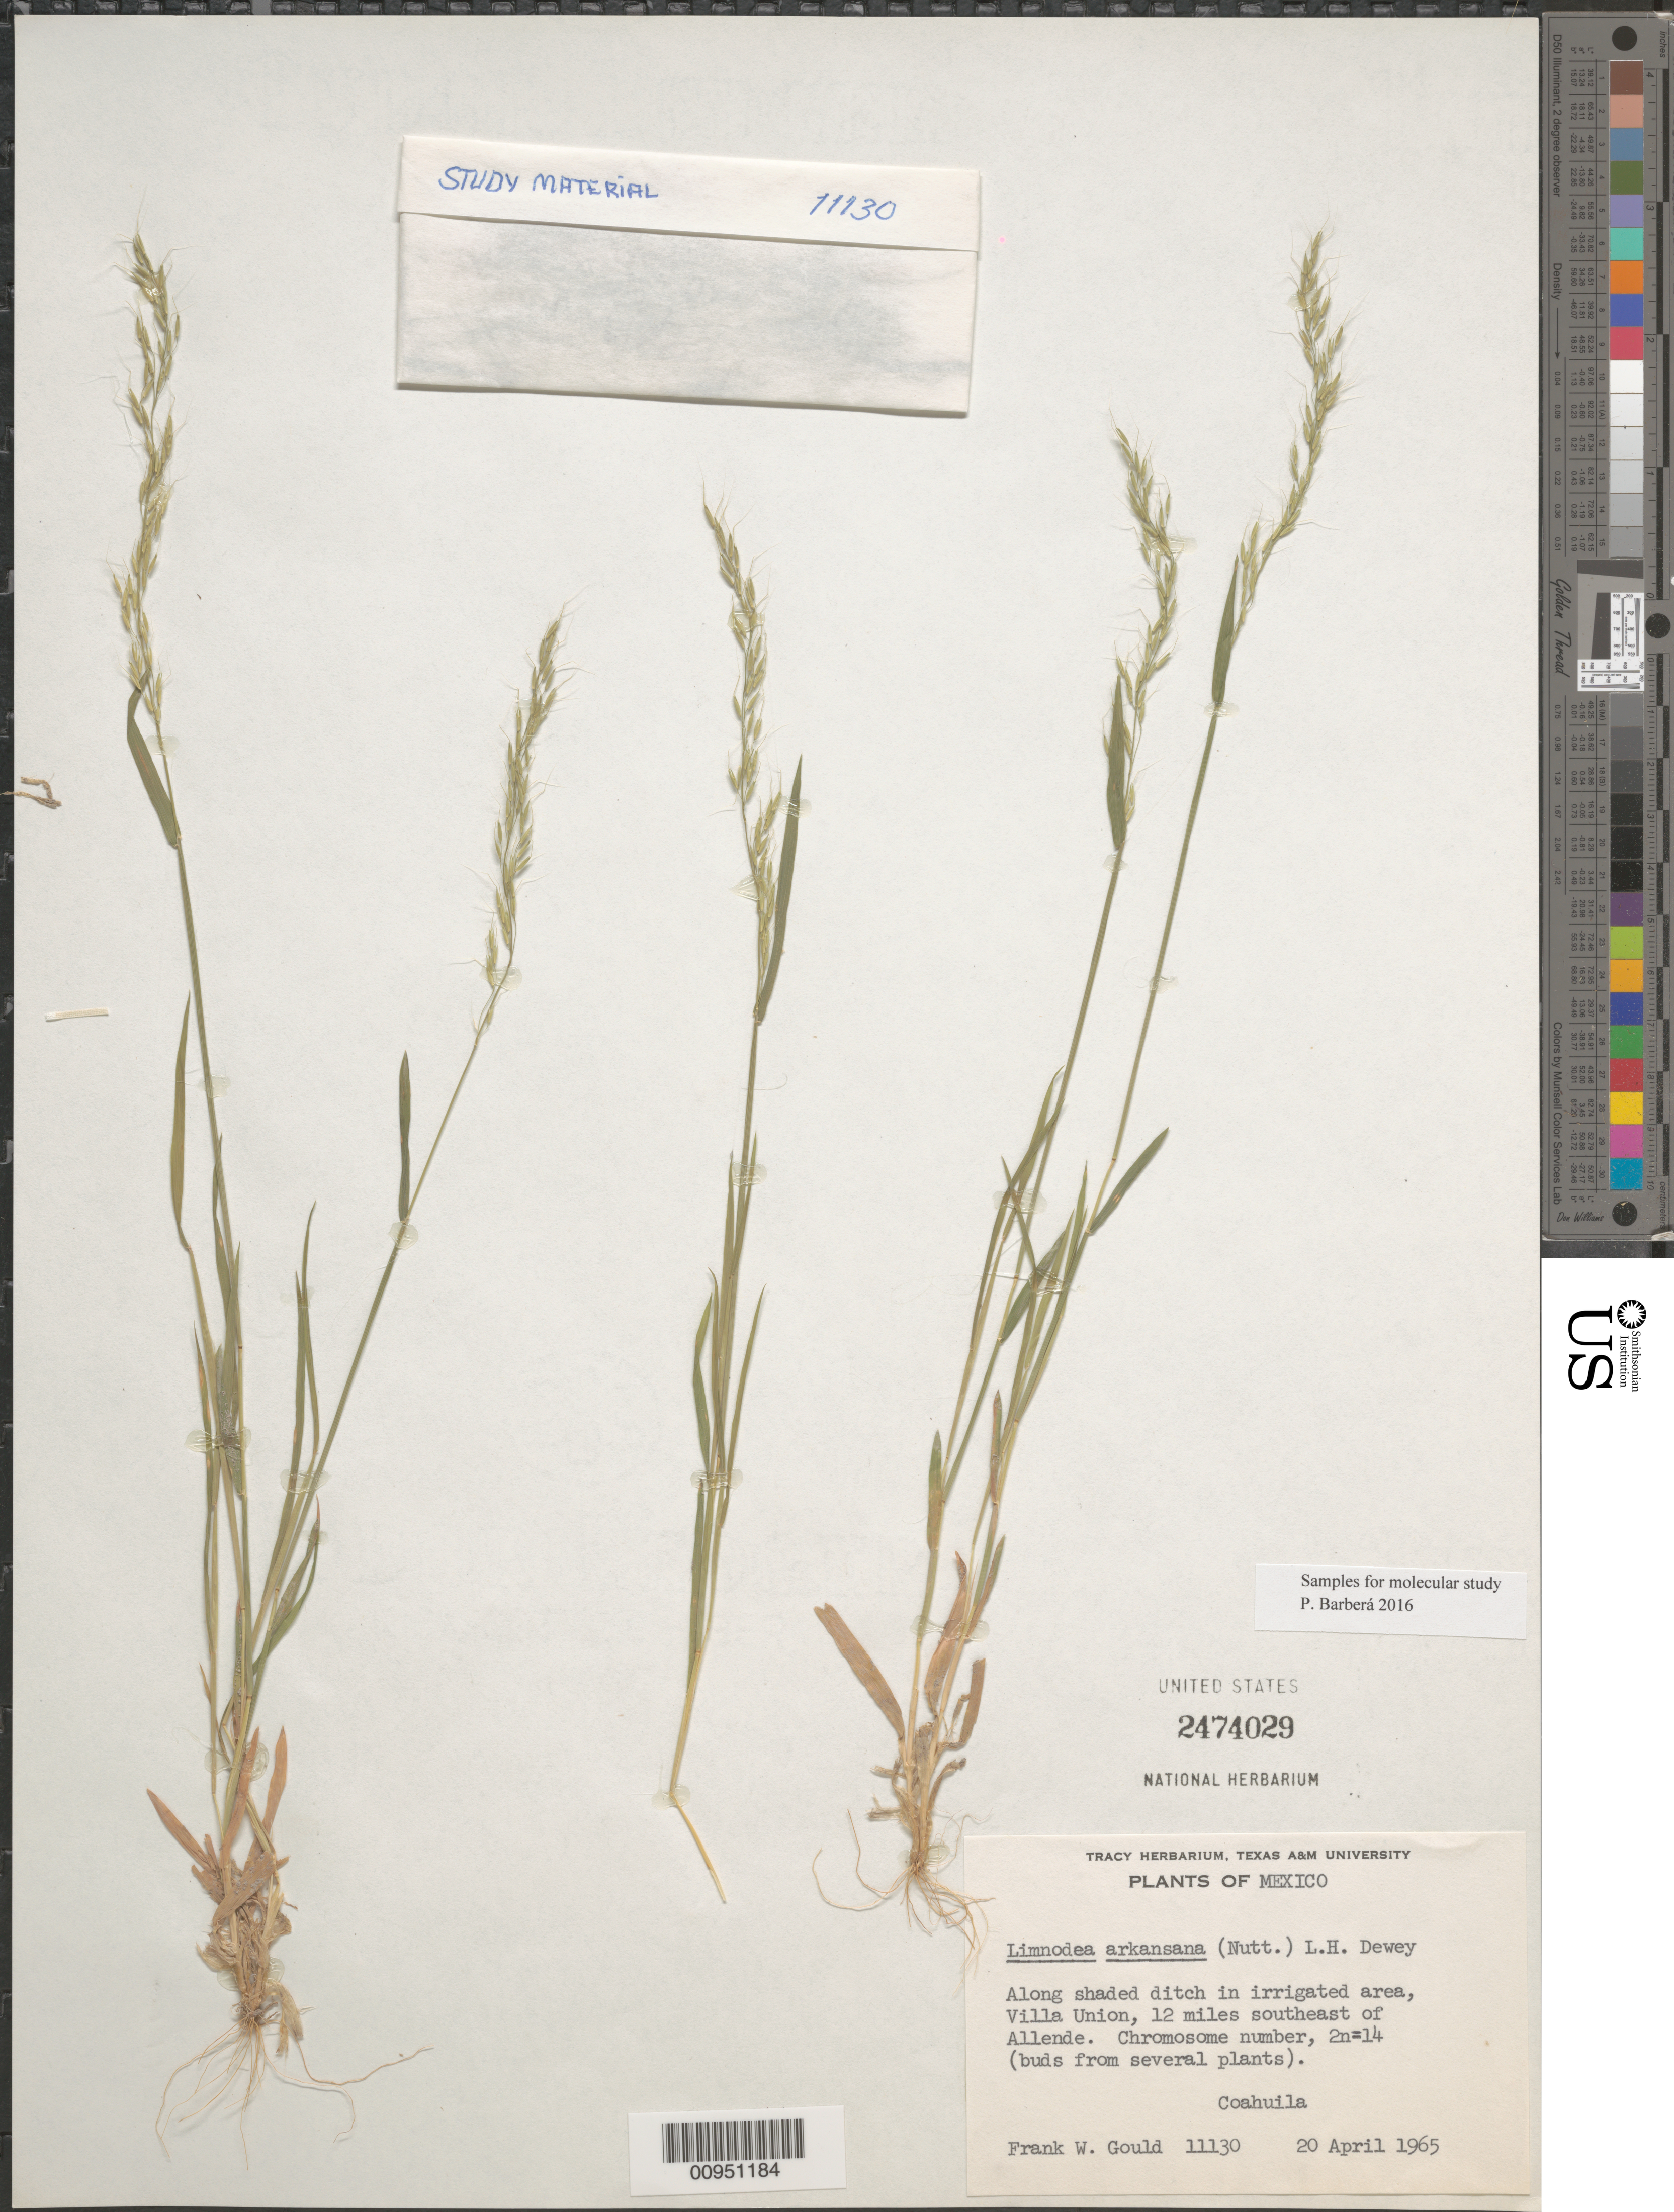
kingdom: Plantae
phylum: Tracheophyta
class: Liliopsida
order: Poales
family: Poaceae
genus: Limnodea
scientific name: Limnodea arkansana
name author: (Nutt.) L.H. Dewey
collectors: F. W. Gould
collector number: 11130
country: Mexico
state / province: Coahuila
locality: SE of Allende, Villa Union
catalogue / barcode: US 2474029